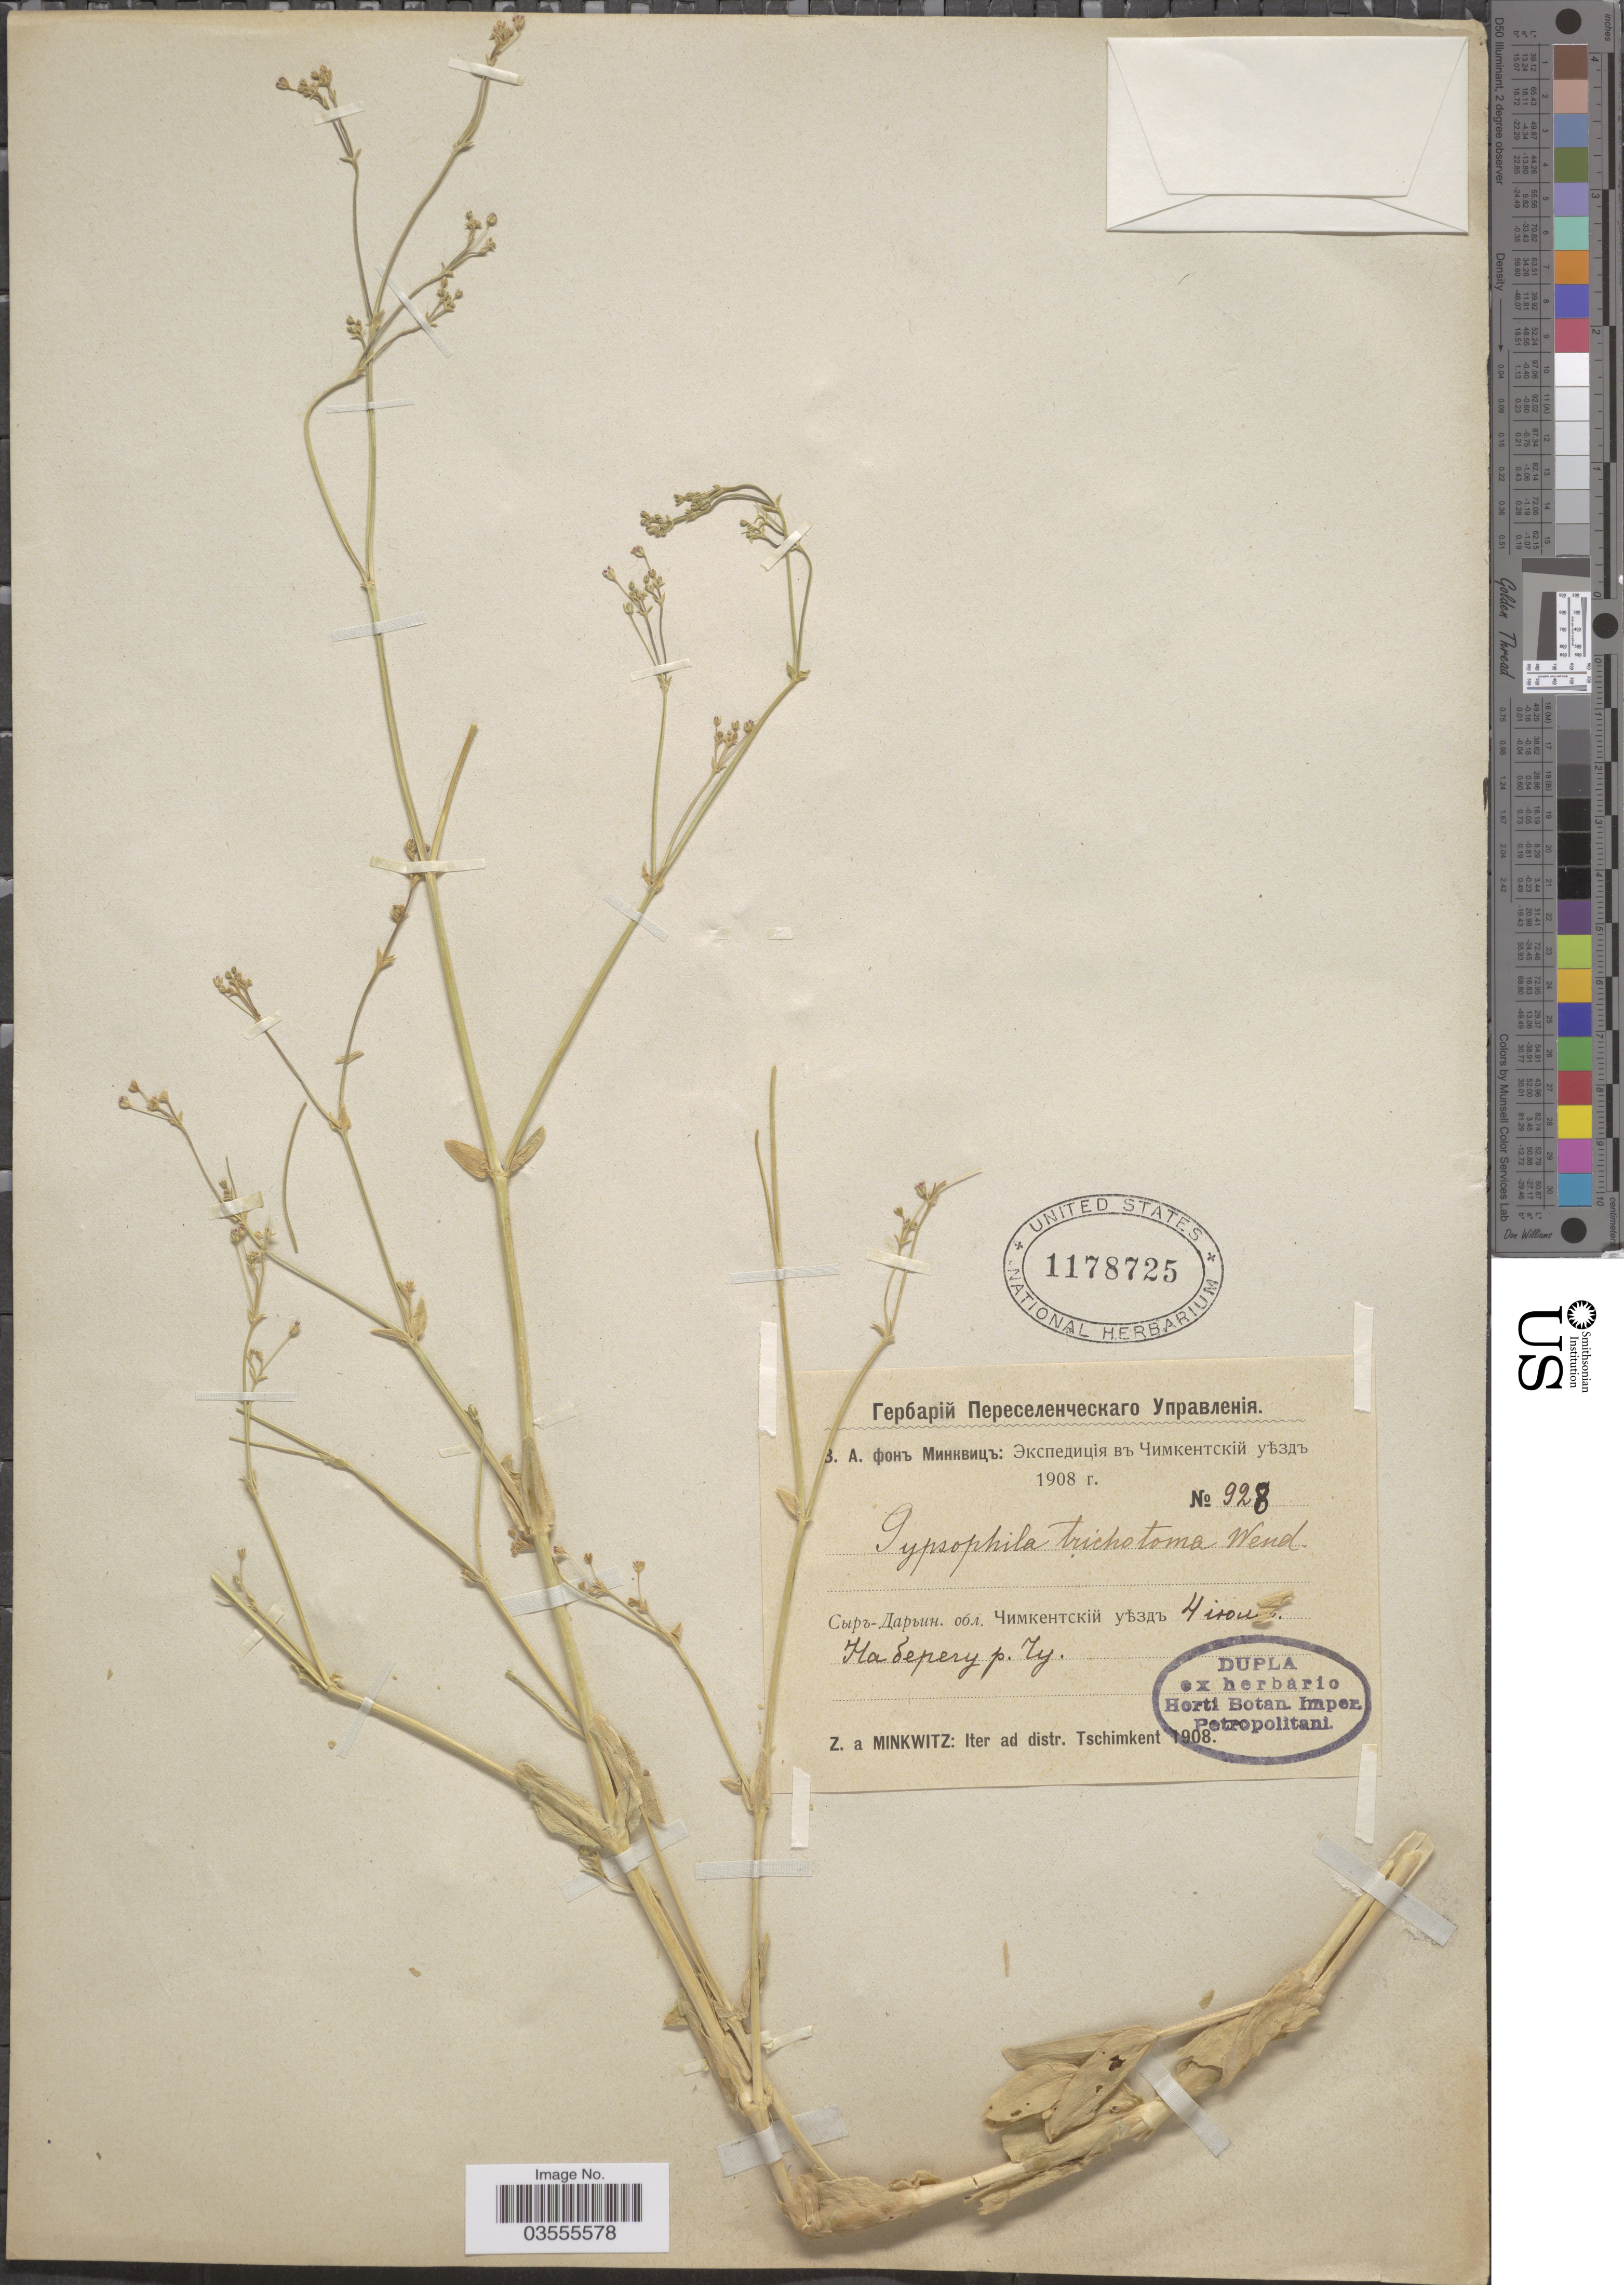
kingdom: Plantae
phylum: Tracheophyta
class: Magnoliopsida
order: Caryophyllales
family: Caryophyllaceae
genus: Gypsophila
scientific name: Gypsophila perfoliata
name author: L.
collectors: Z. Minkwitz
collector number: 928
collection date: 1908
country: Kazakhstan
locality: Iter ad distr. Tschimkent. X.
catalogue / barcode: US 1178725